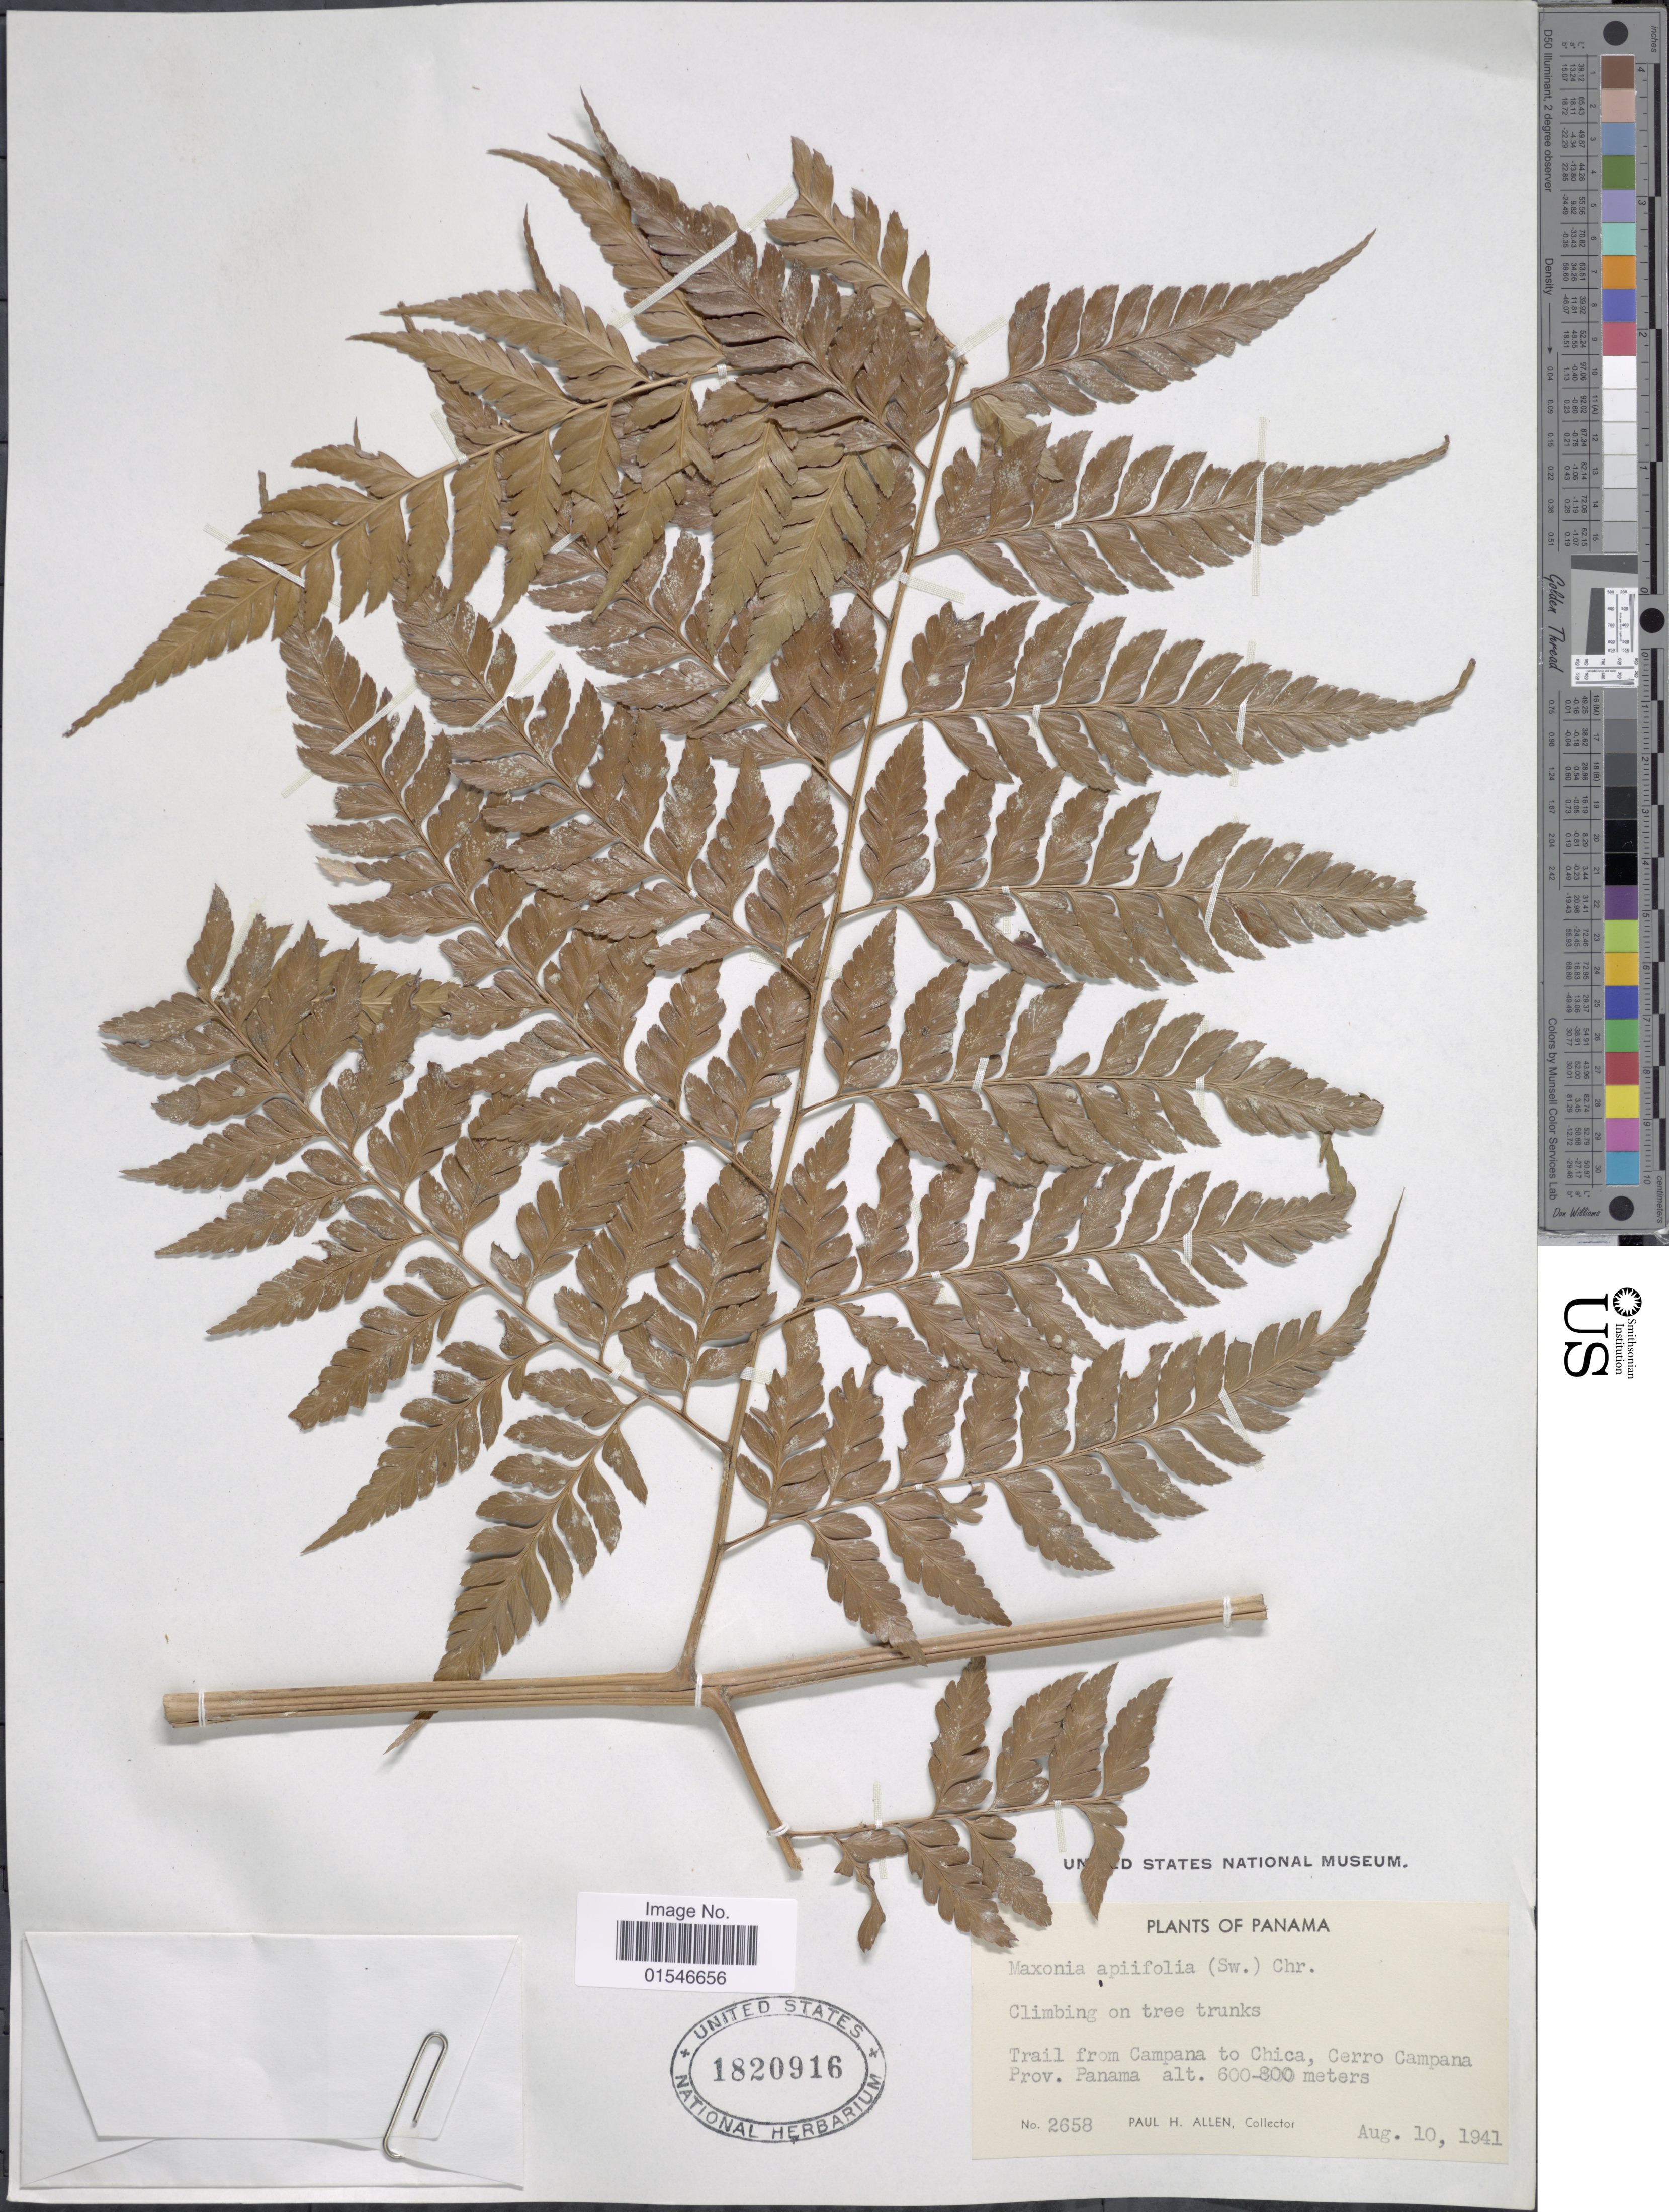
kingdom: Plantae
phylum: Tracheophyta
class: Polypodiopsida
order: Polypodiales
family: Dryopteridaceae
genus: Maxonia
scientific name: Maxonia apiifolia var. dualis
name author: (Donn. Sm.) C. Chr.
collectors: P. H. Allen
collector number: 2658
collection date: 1941-08-10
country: Panama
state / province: Panamá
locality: Trail from Campana to Chica, Cerro Campana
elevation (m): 600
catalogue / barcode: US 1820916